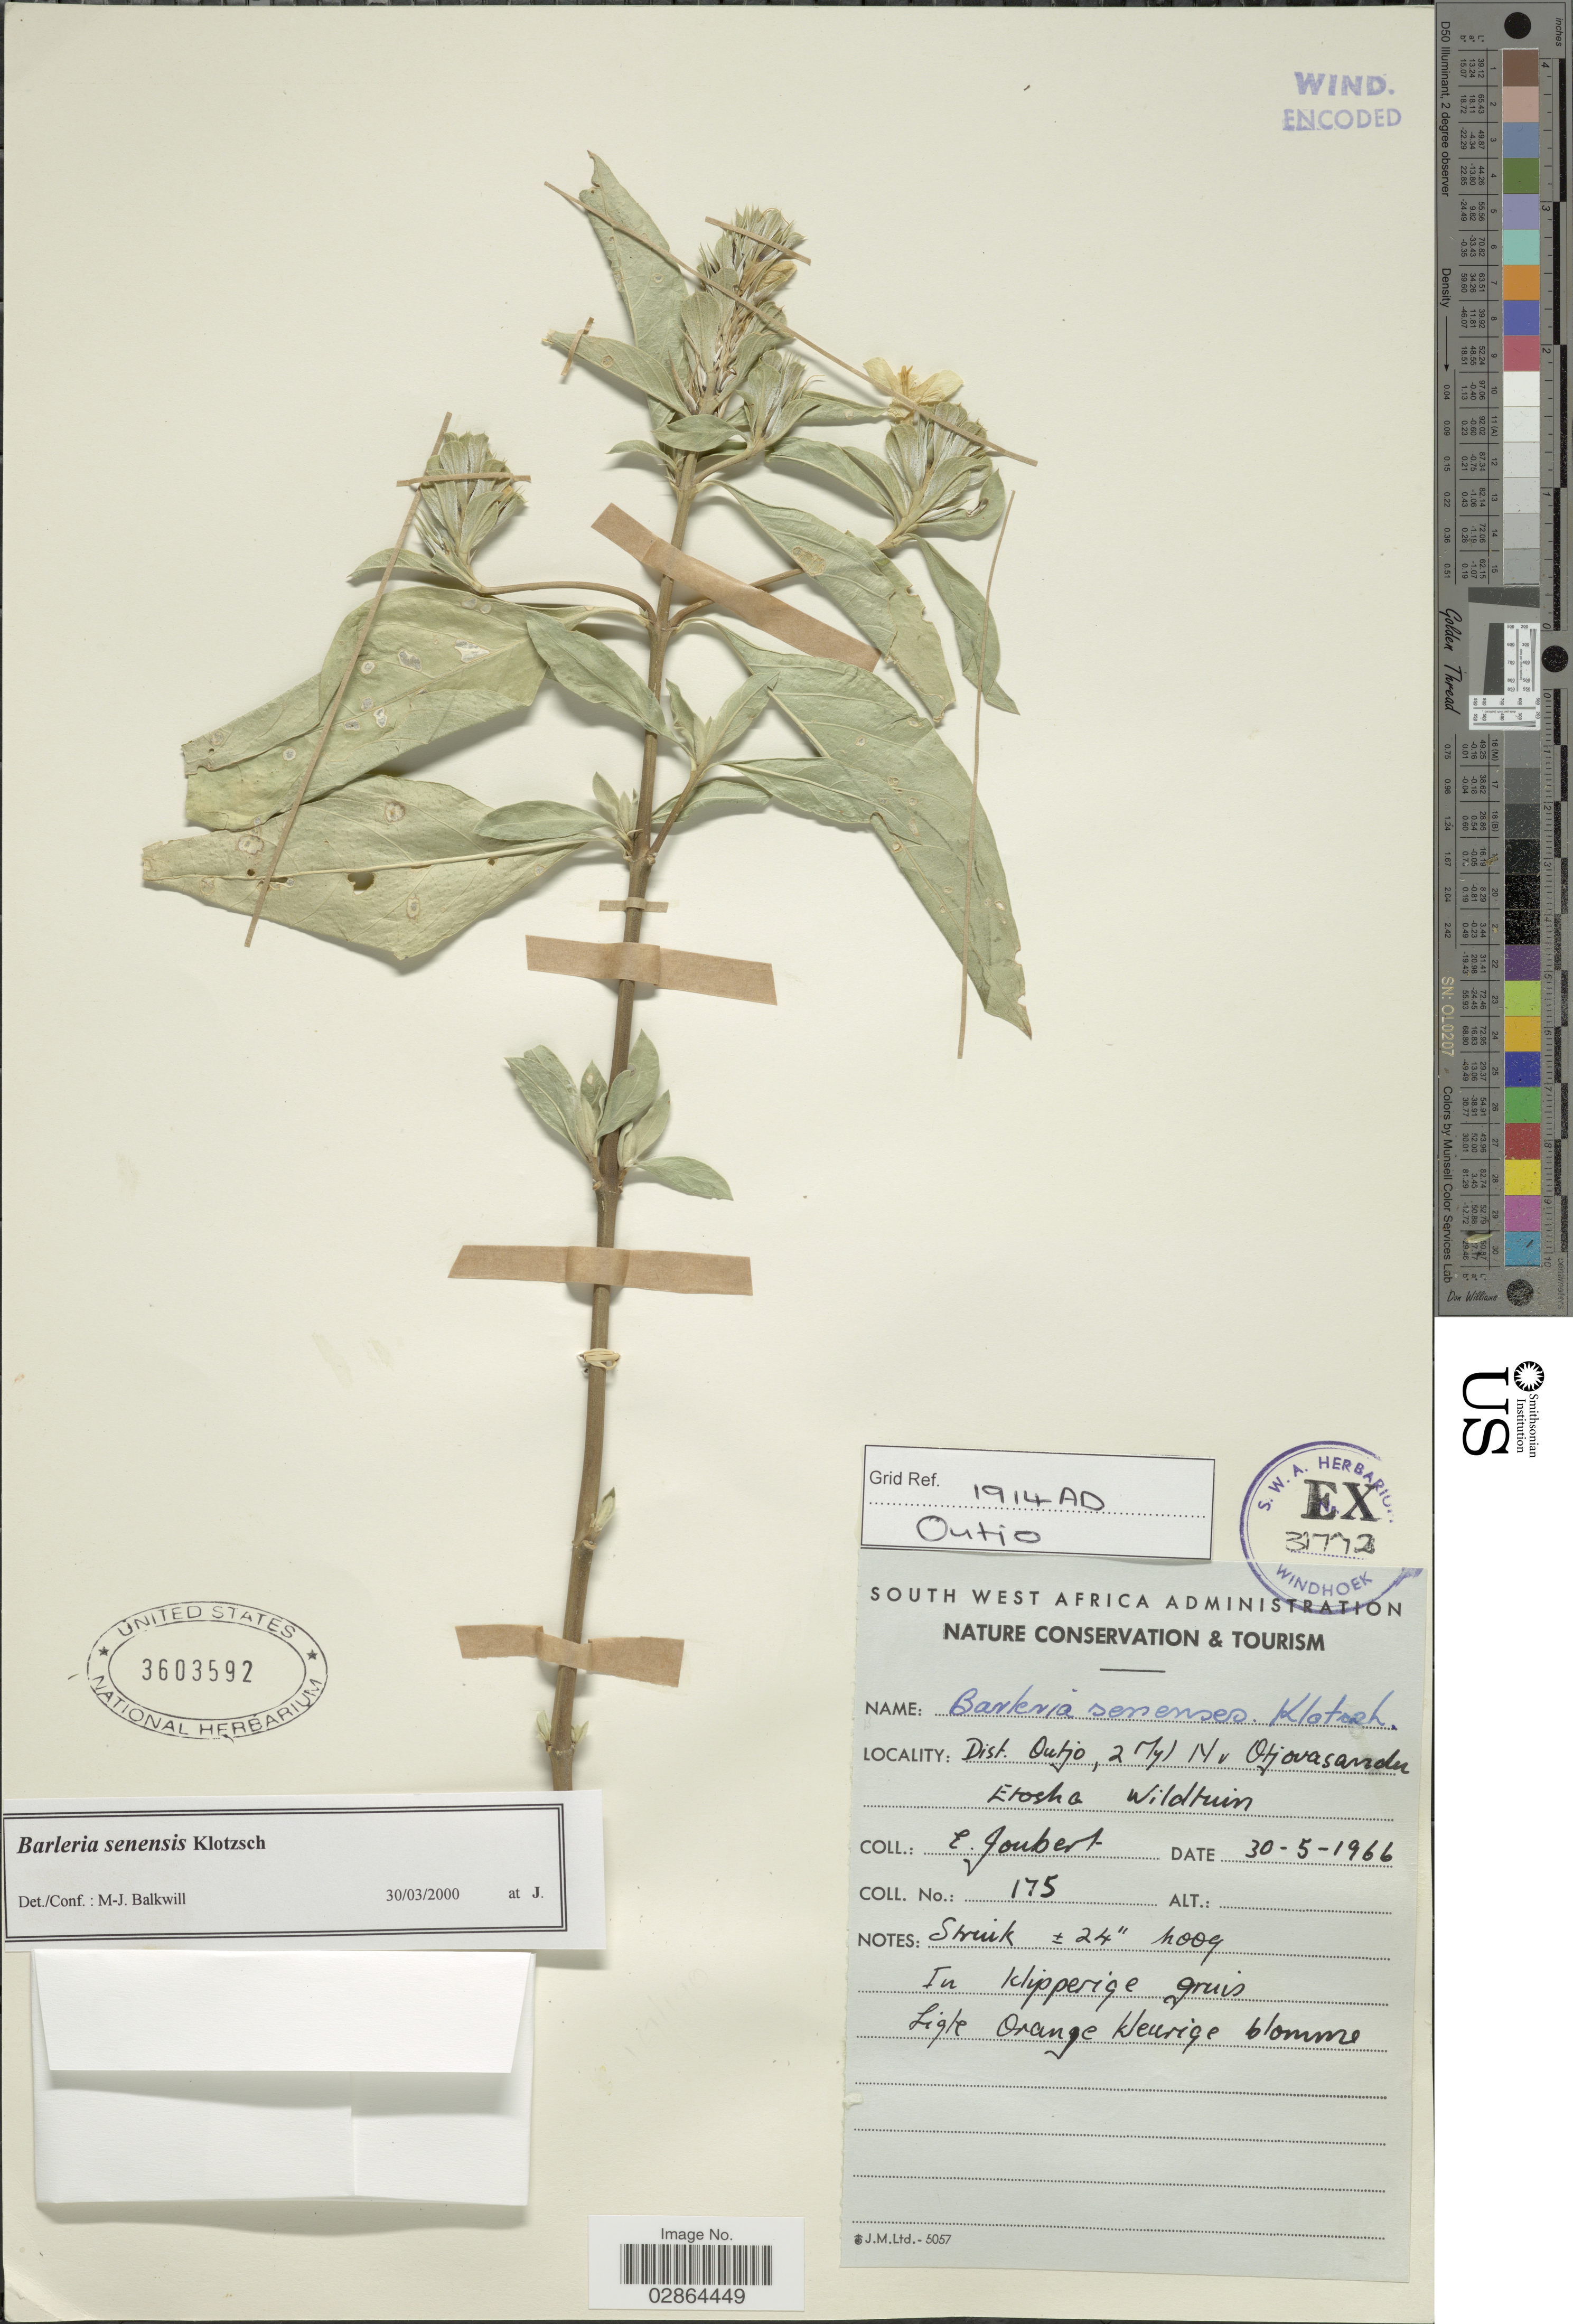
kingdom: Plantae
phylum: Tracheophyta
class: Magnoliopsida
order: Lamiales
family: Acanthaceae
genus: Barleria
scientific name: Barleria senensis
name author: Klotzsch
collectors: E. Joubert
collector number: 175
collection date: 1966-05-30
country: Namibia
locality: South West Africa. Dist. Outjo, 2 Mil N v Otjovasandu Etosha Wildtuin.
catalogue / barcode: US 3603592